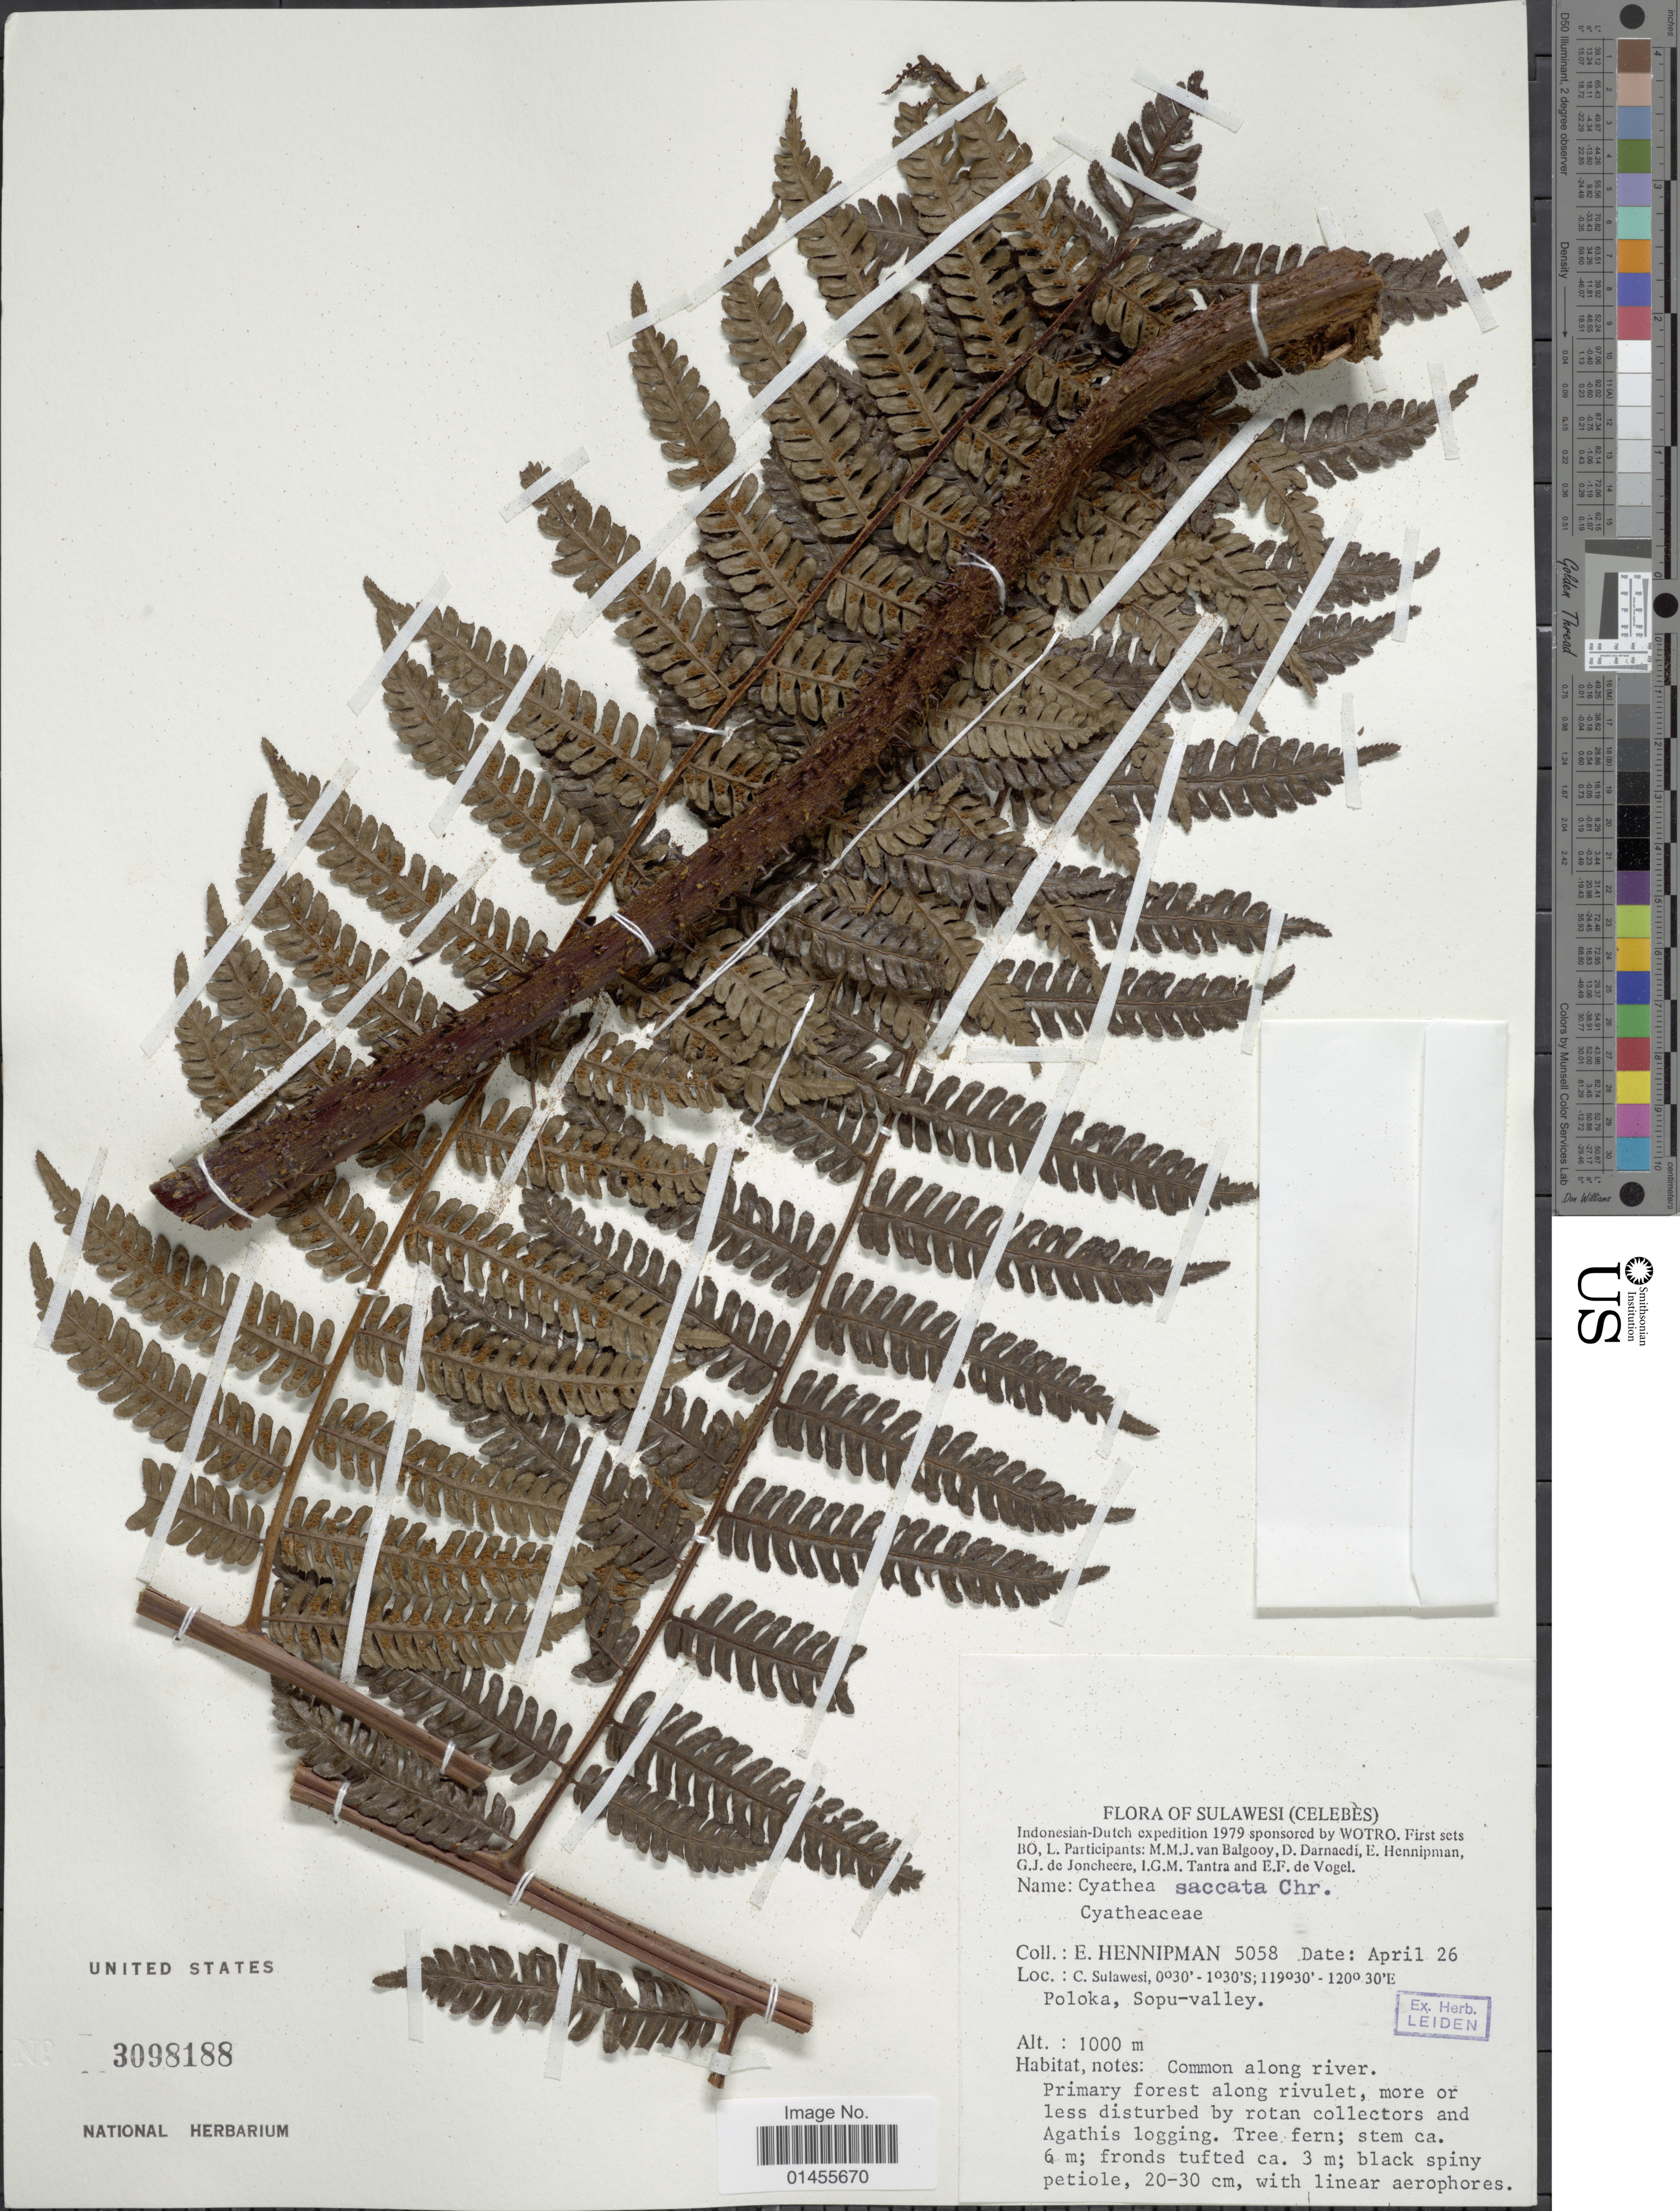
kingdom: Plantae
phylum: Tracheophyta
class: Polypodiopsida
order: Cyatheales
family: Cyatheaceae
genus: Alsophila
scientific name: Alsophila saccata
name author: (Christ) R.M. Tryon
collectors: E. Hennipman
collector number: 5058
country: Indonesia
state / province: Sulawesi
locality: Celebes. C. Sulawesi, Polokam Sopu-valley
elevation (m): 1000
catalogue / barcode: US 3098188